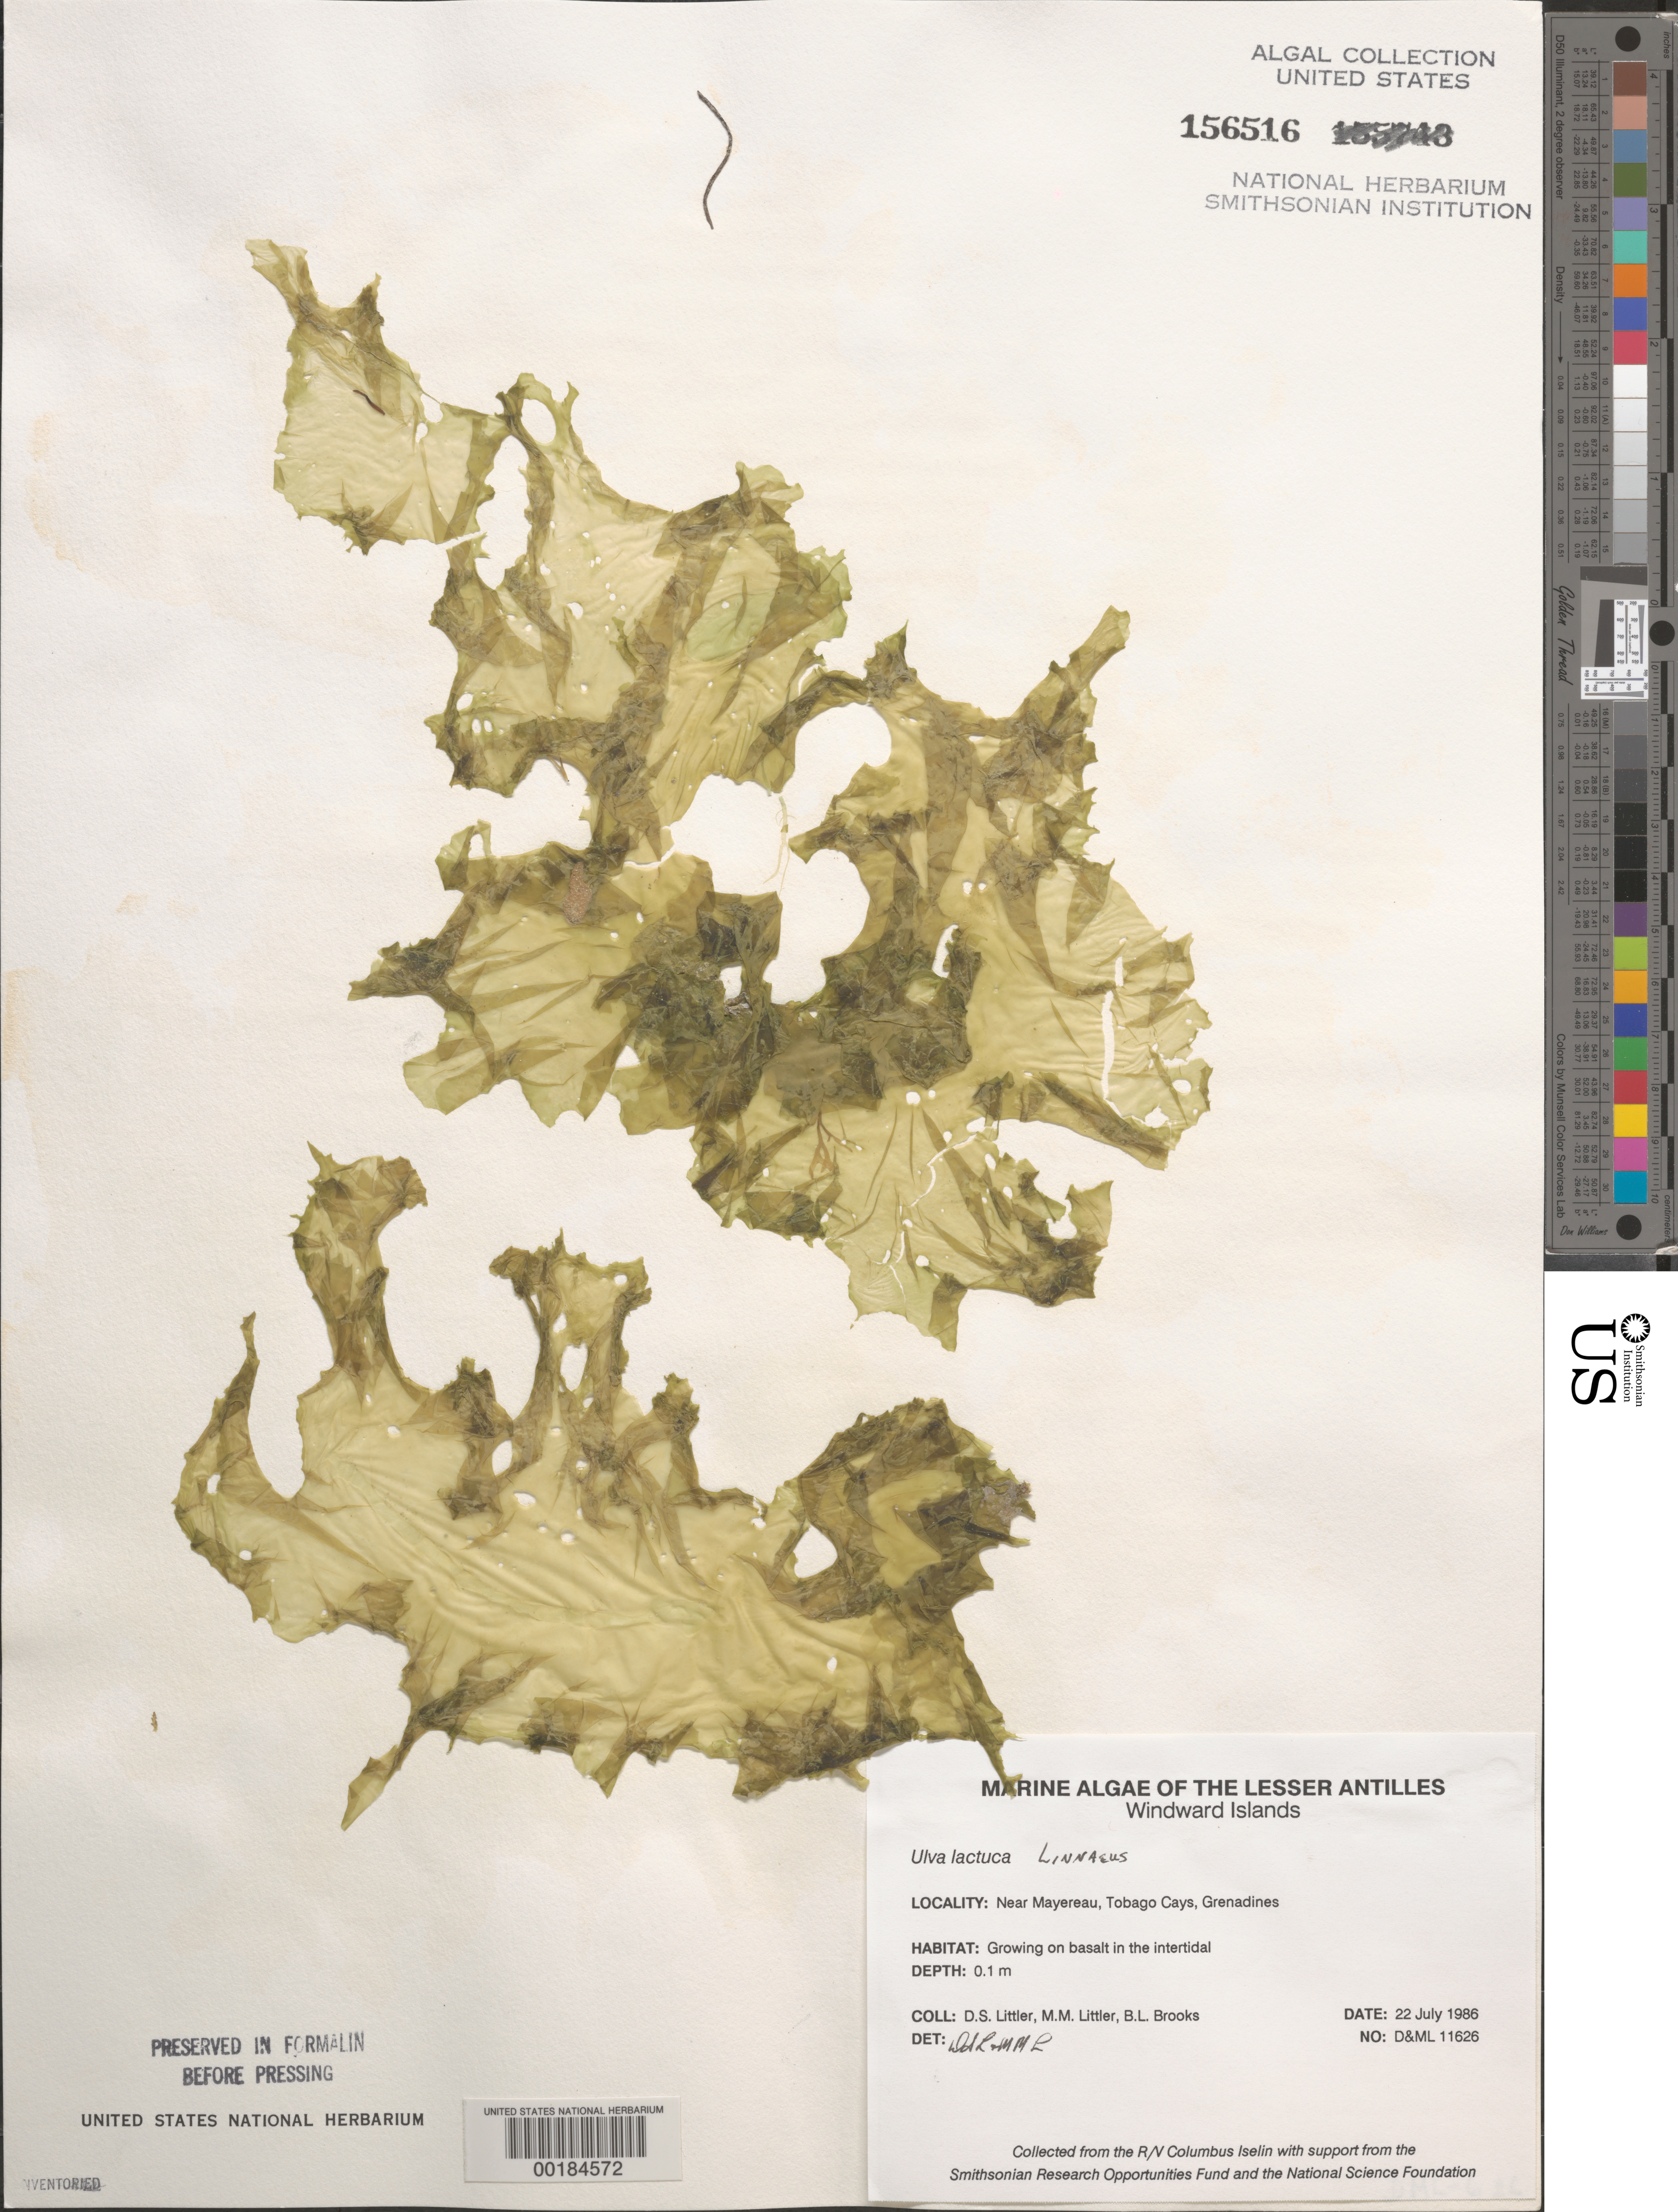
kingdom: Plantae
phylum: Chlorophyta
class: Ulvophyceae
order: Ulvales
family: Ulvaceae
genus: Ulva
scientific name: Ulva lactuca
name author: L.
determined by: Littler, D. S.; Littler, M. M.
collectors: D. S. Littler, M. M. Littler & B. Brooks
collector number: D&ML 11626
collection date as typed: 22 Jul 1986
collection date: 1986-07-22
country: St. Vincent - Grenadines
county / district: Grenadines Parish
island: Mayreau [Mayereau]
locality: Near Mayreau (Mayereau)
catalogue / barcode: US 156516